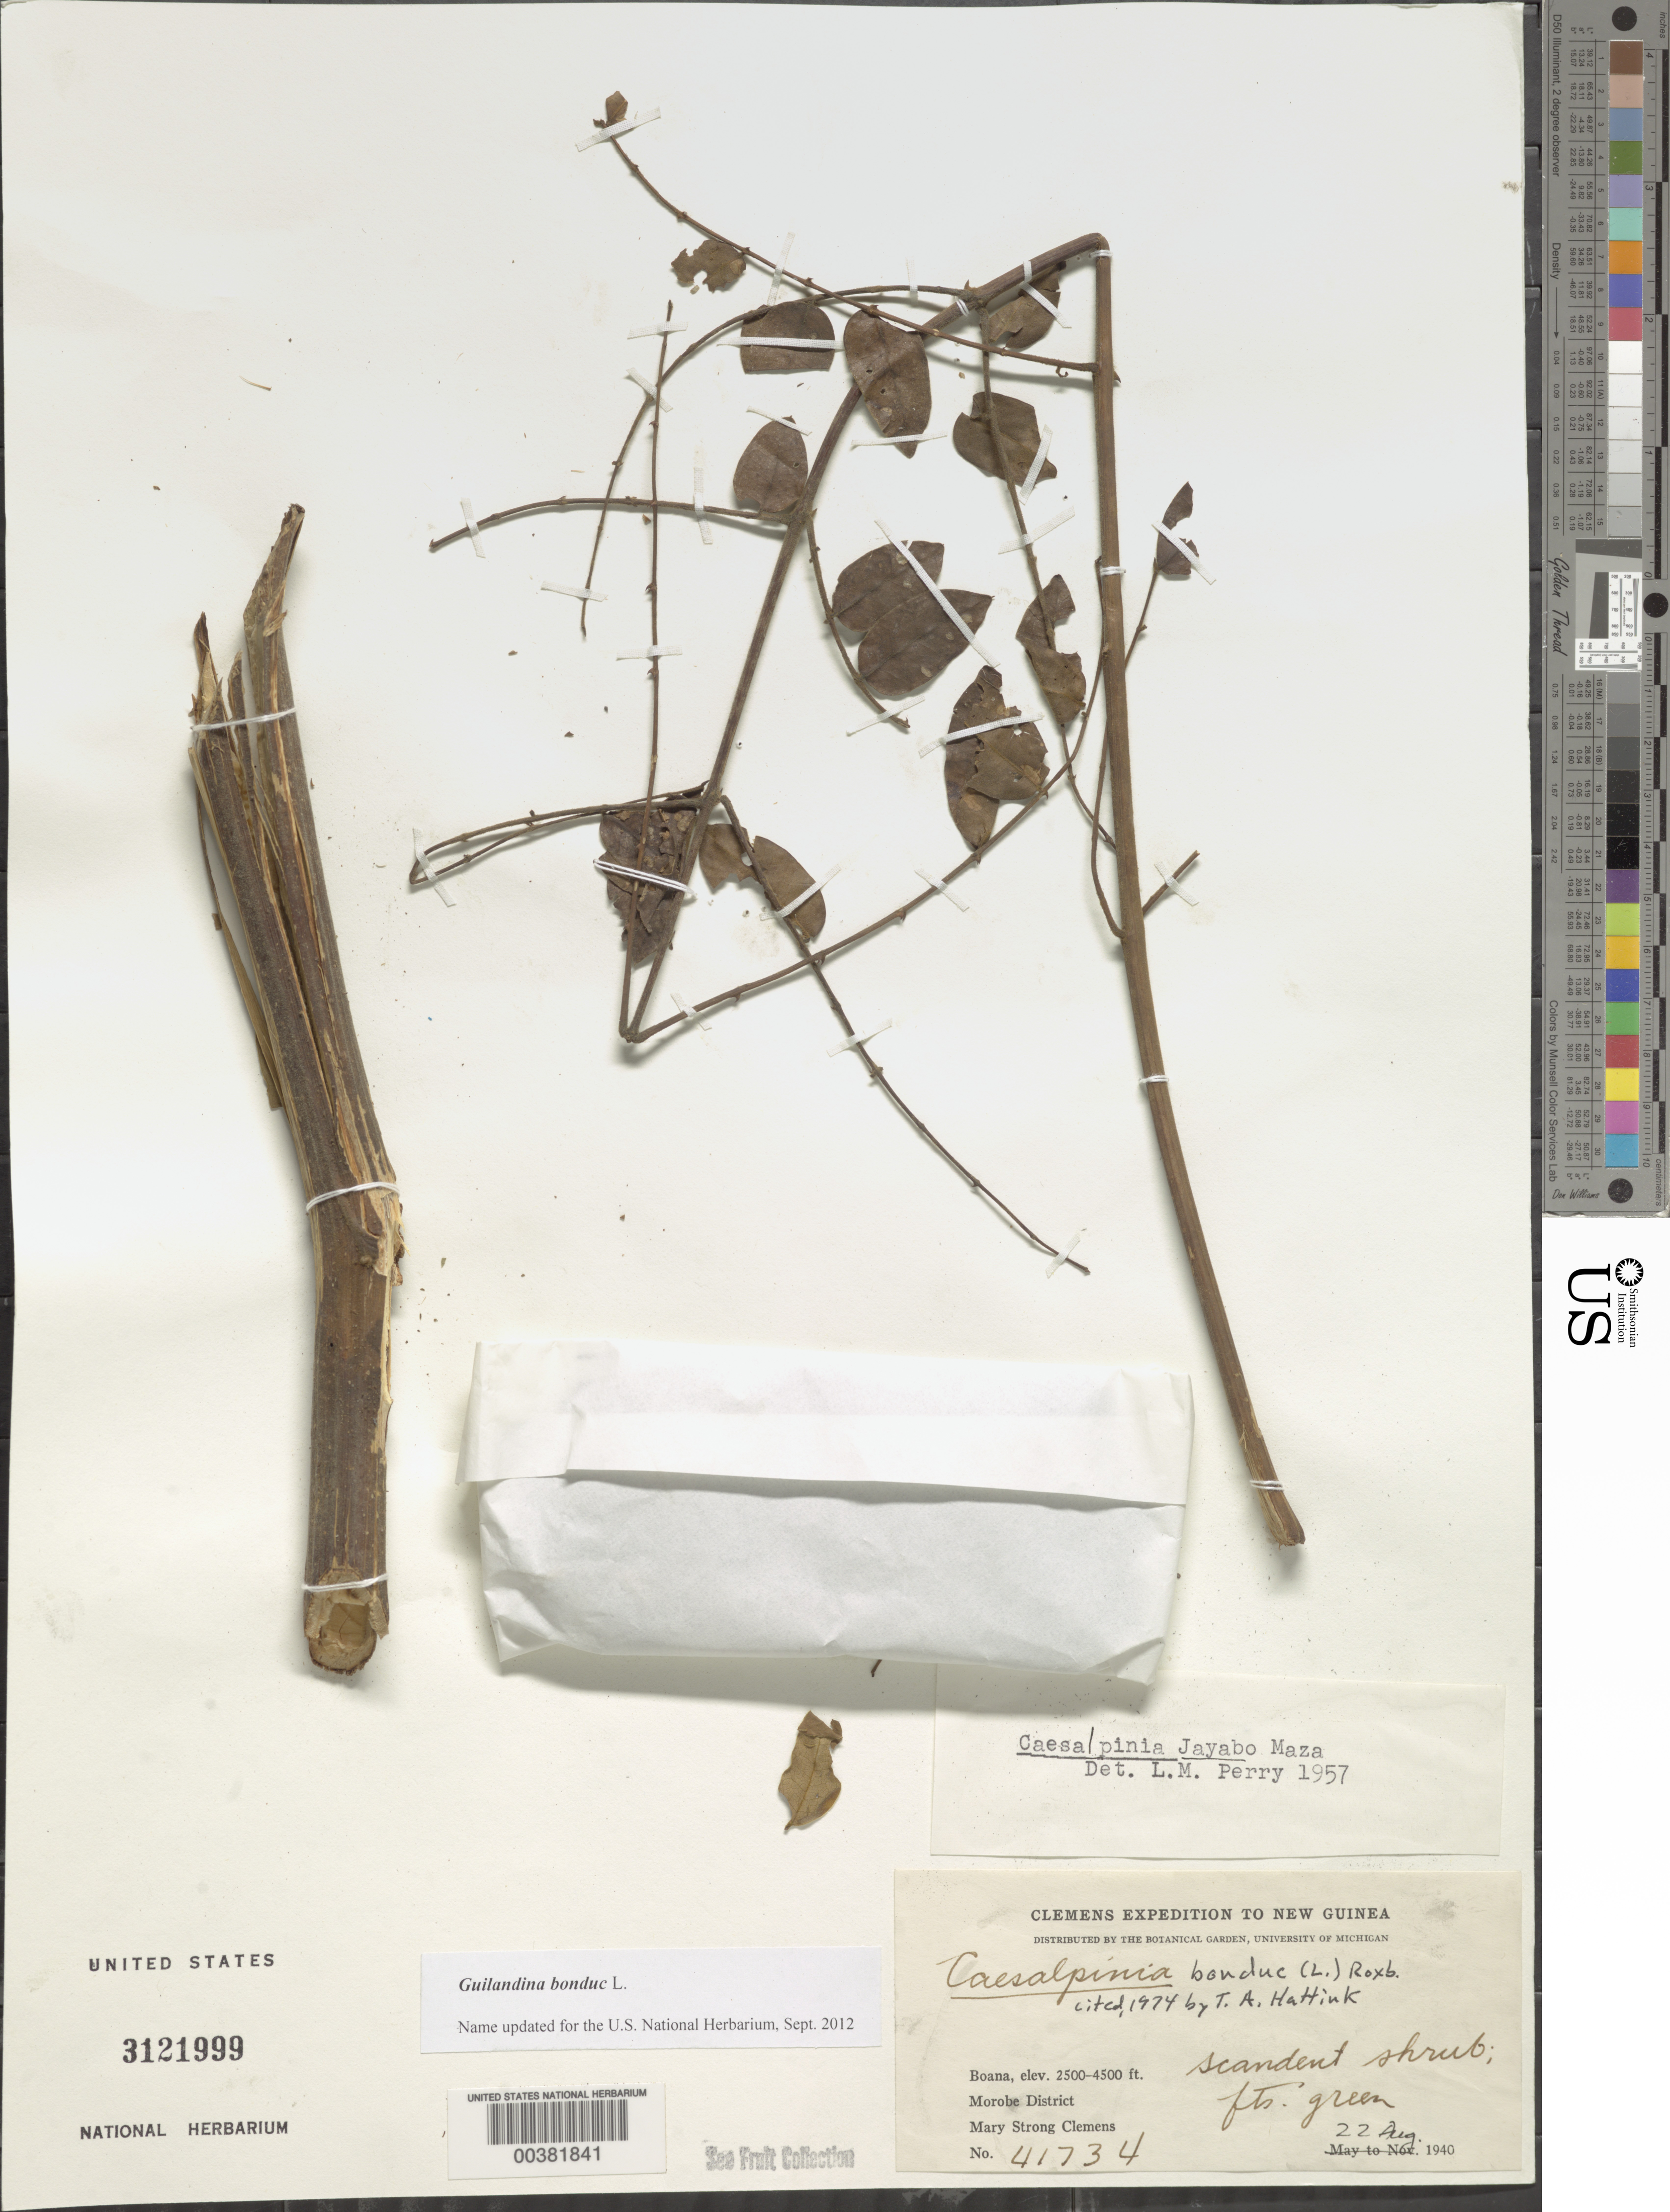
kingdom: Plantae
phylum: Tracheophyta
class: Magnoliopsida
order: Fabales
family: Fabaceae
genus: Guilandina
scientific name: Guilandina bonduc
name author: L.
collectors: M. S. Clemens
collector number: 41734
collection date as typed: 22 Aug 1940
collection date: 1940-08-22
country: Papua New Guinea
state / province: Morobe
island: New Guinea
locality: Boana; morobe dist.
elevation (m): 762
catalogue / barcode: US 3121999